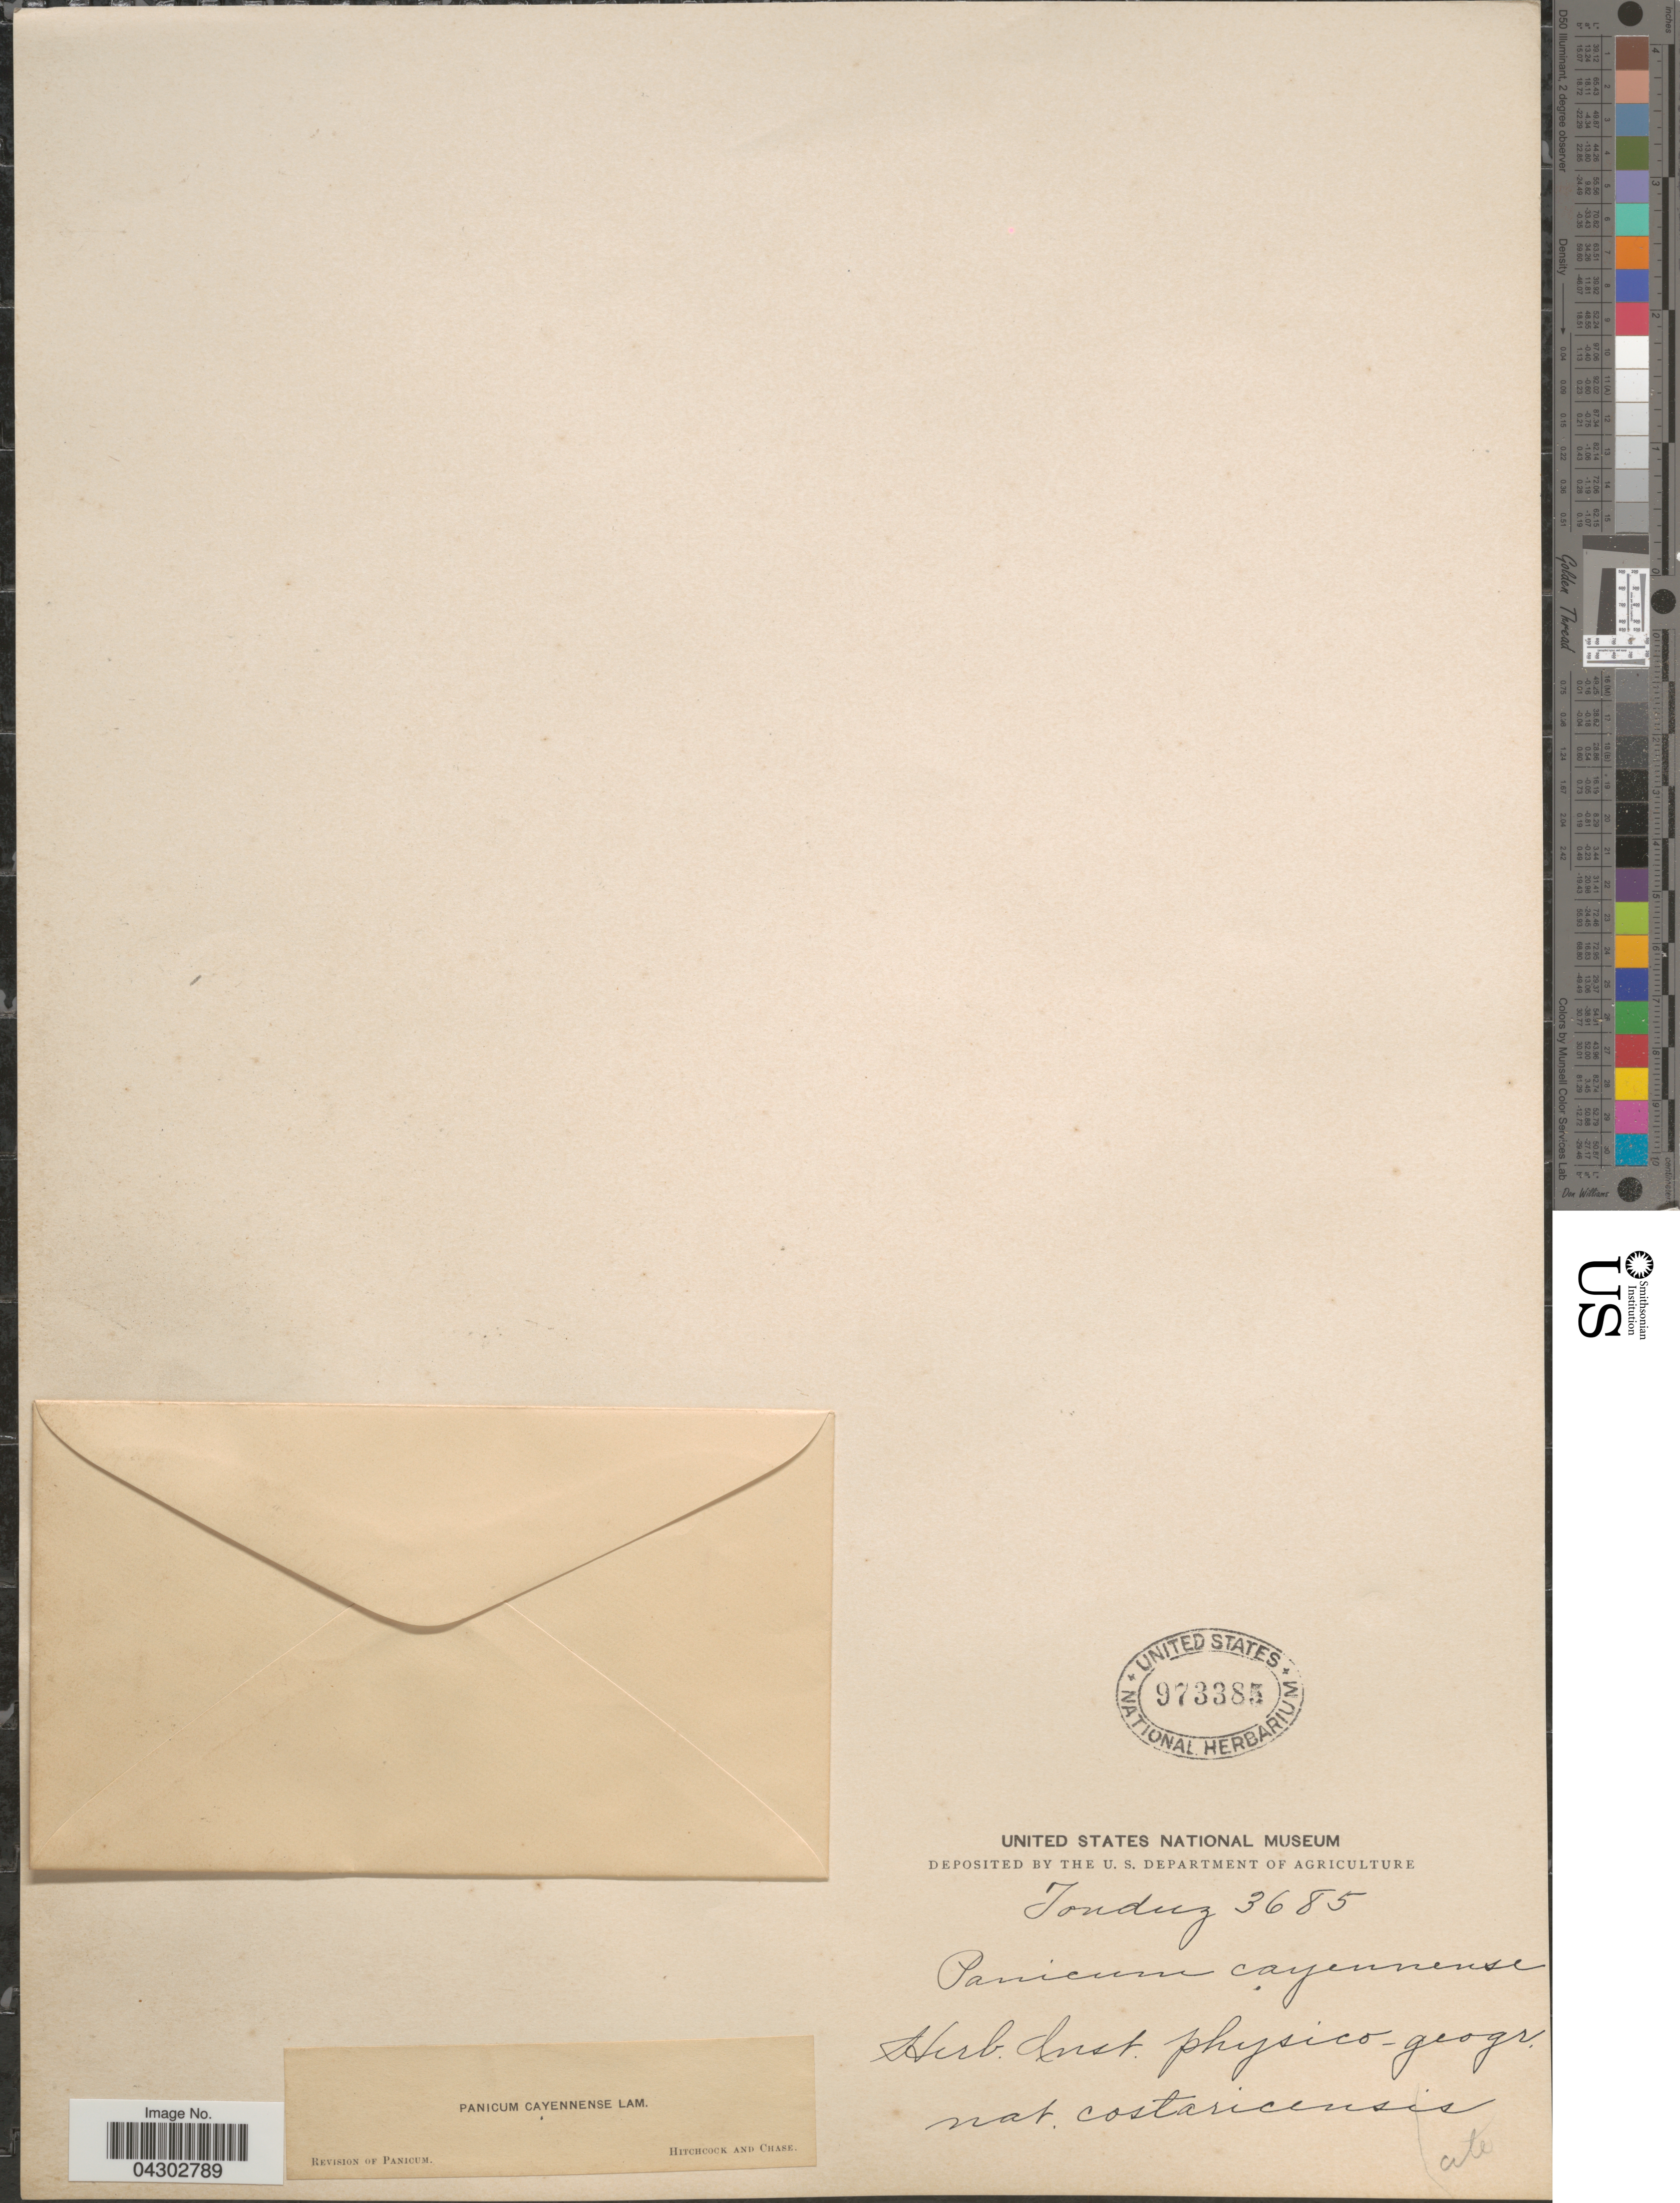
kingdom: Plantae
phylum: Tracheophyta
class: Liliopsida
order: Poales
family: Poaceae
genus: Panicum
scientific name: Panicum cayennense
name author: Lam.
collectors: Tonduz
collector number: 3685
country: Costa Rica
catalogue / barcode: US 973385